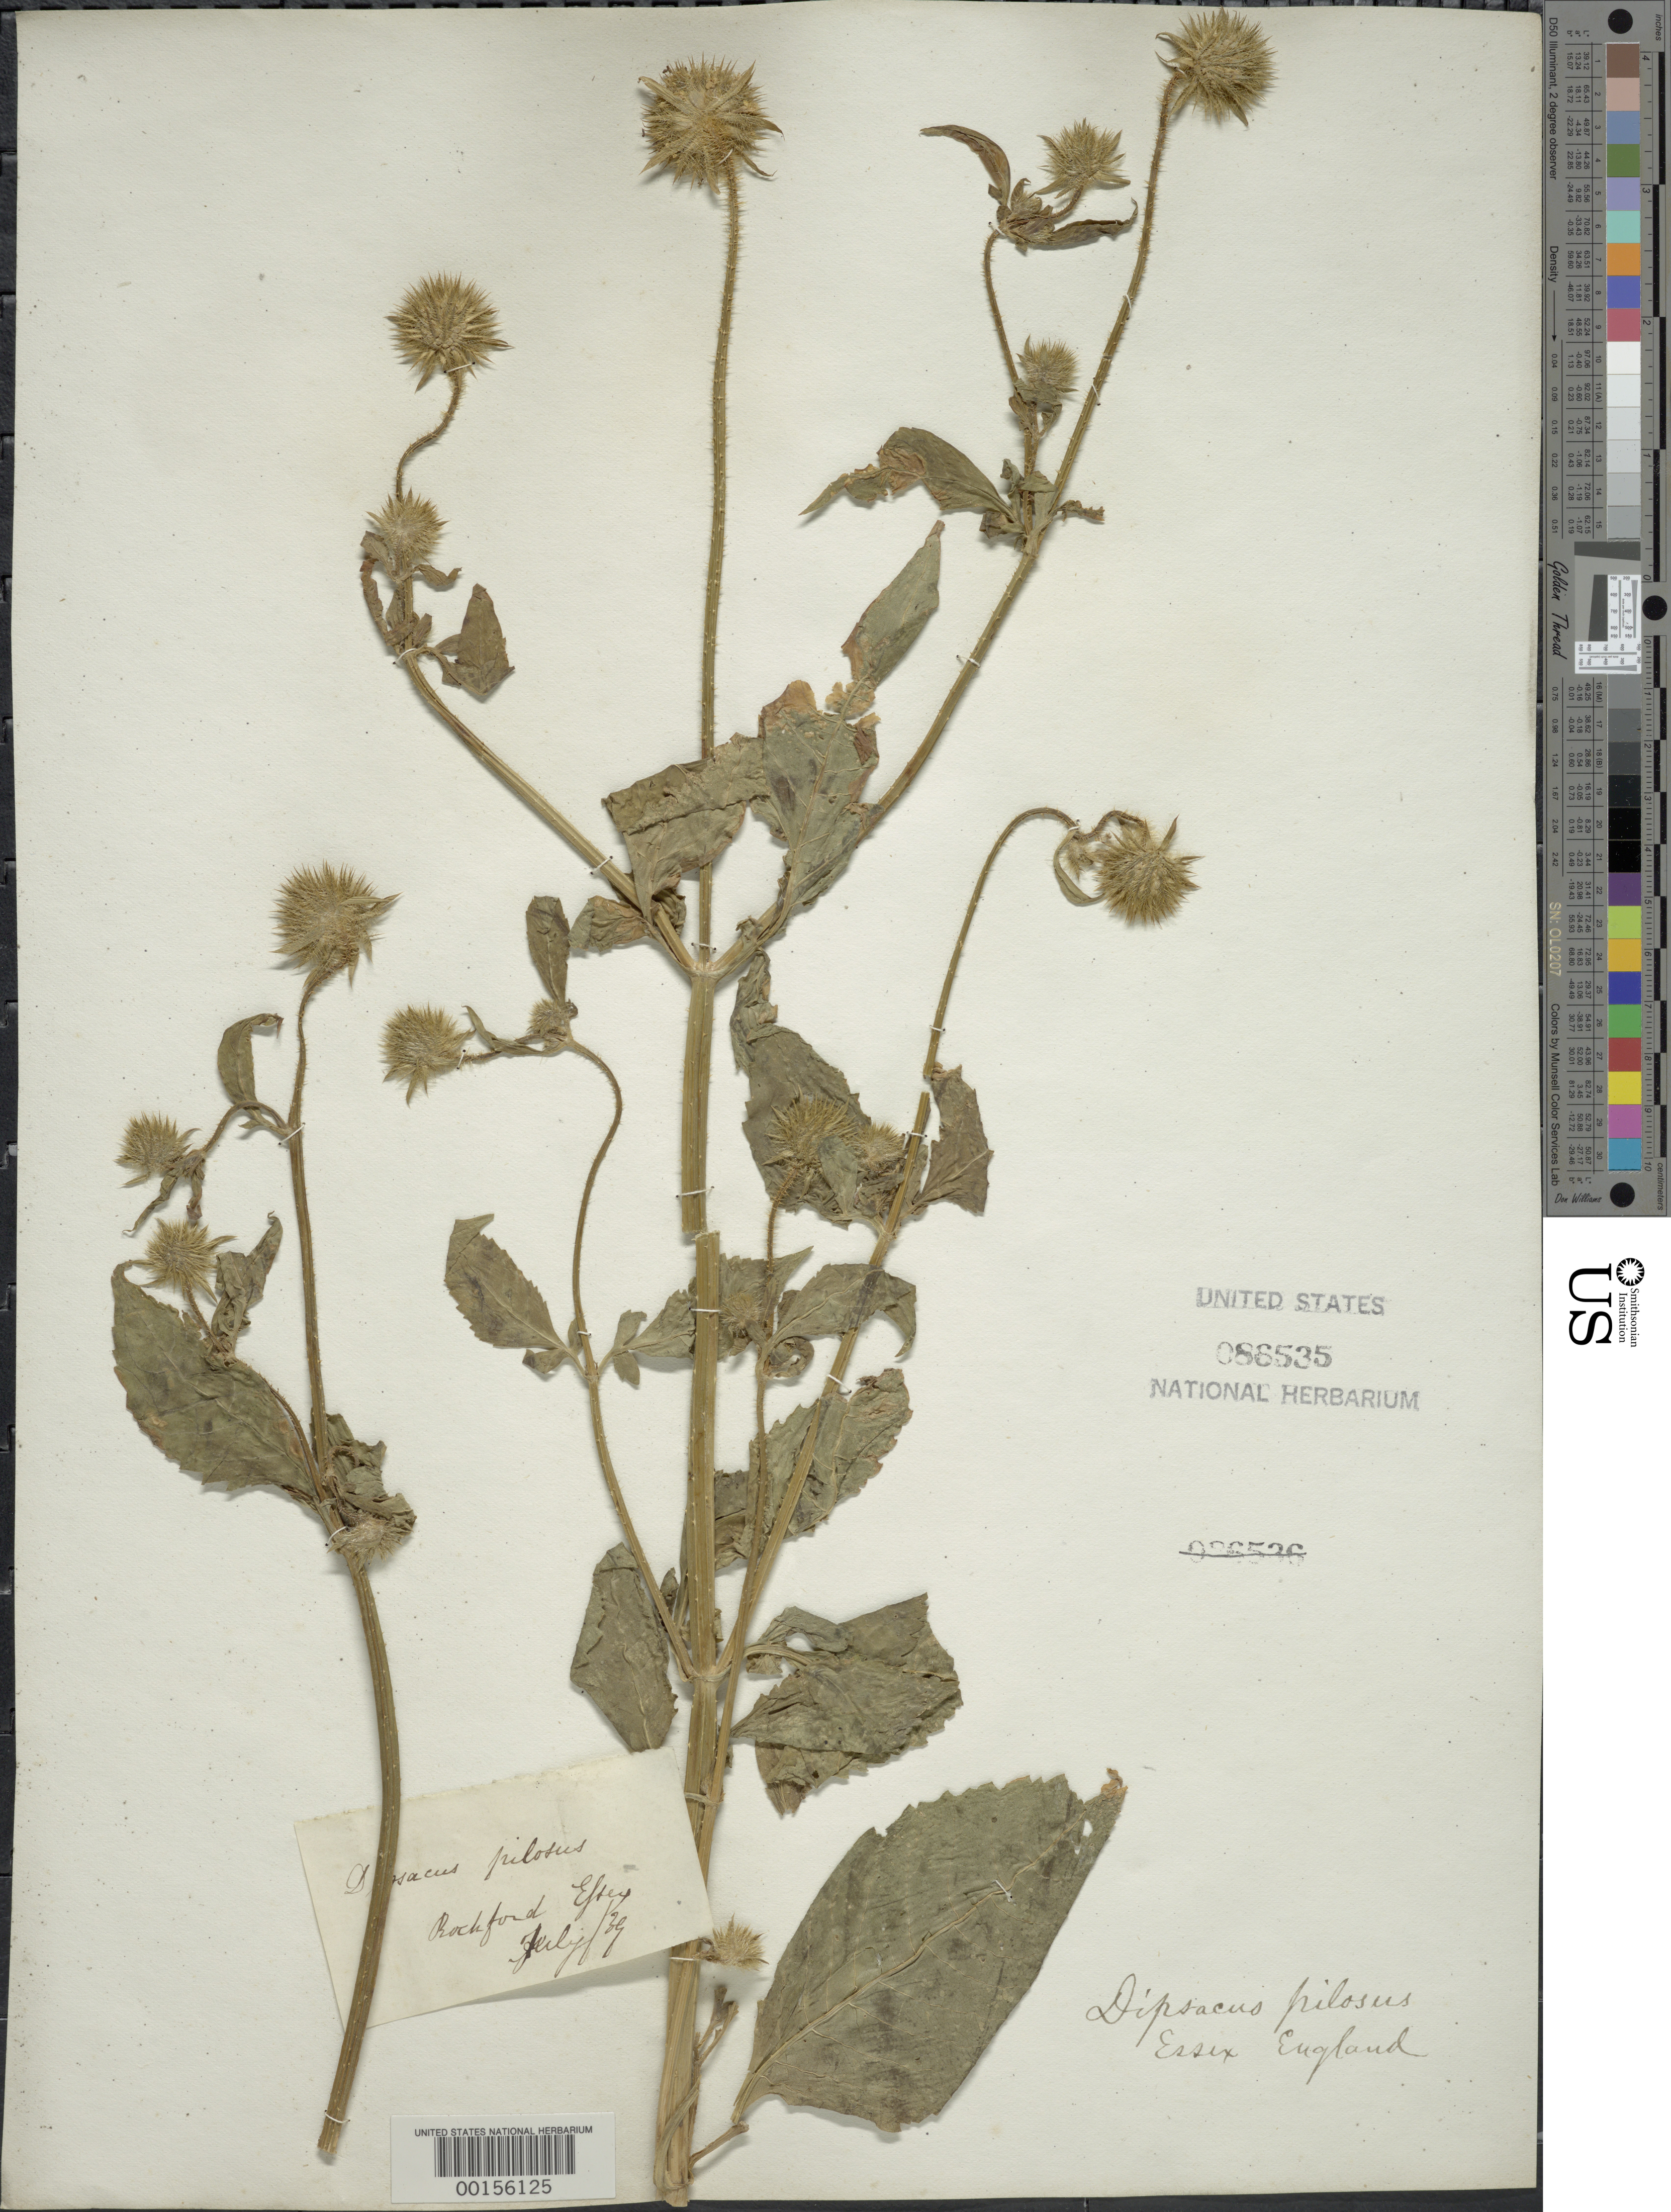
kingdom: Plantae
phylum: Tracheophyta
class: Magnoliopsida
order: Dipsacales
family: Caprifoliaceae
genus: Dipsacus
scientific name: Dipsacus pilosus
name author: L.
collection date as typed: Transcribed d/m/y: /7/39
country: United Kingdom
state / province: England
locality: Essex, England. Rockford.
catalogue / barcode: US 86535